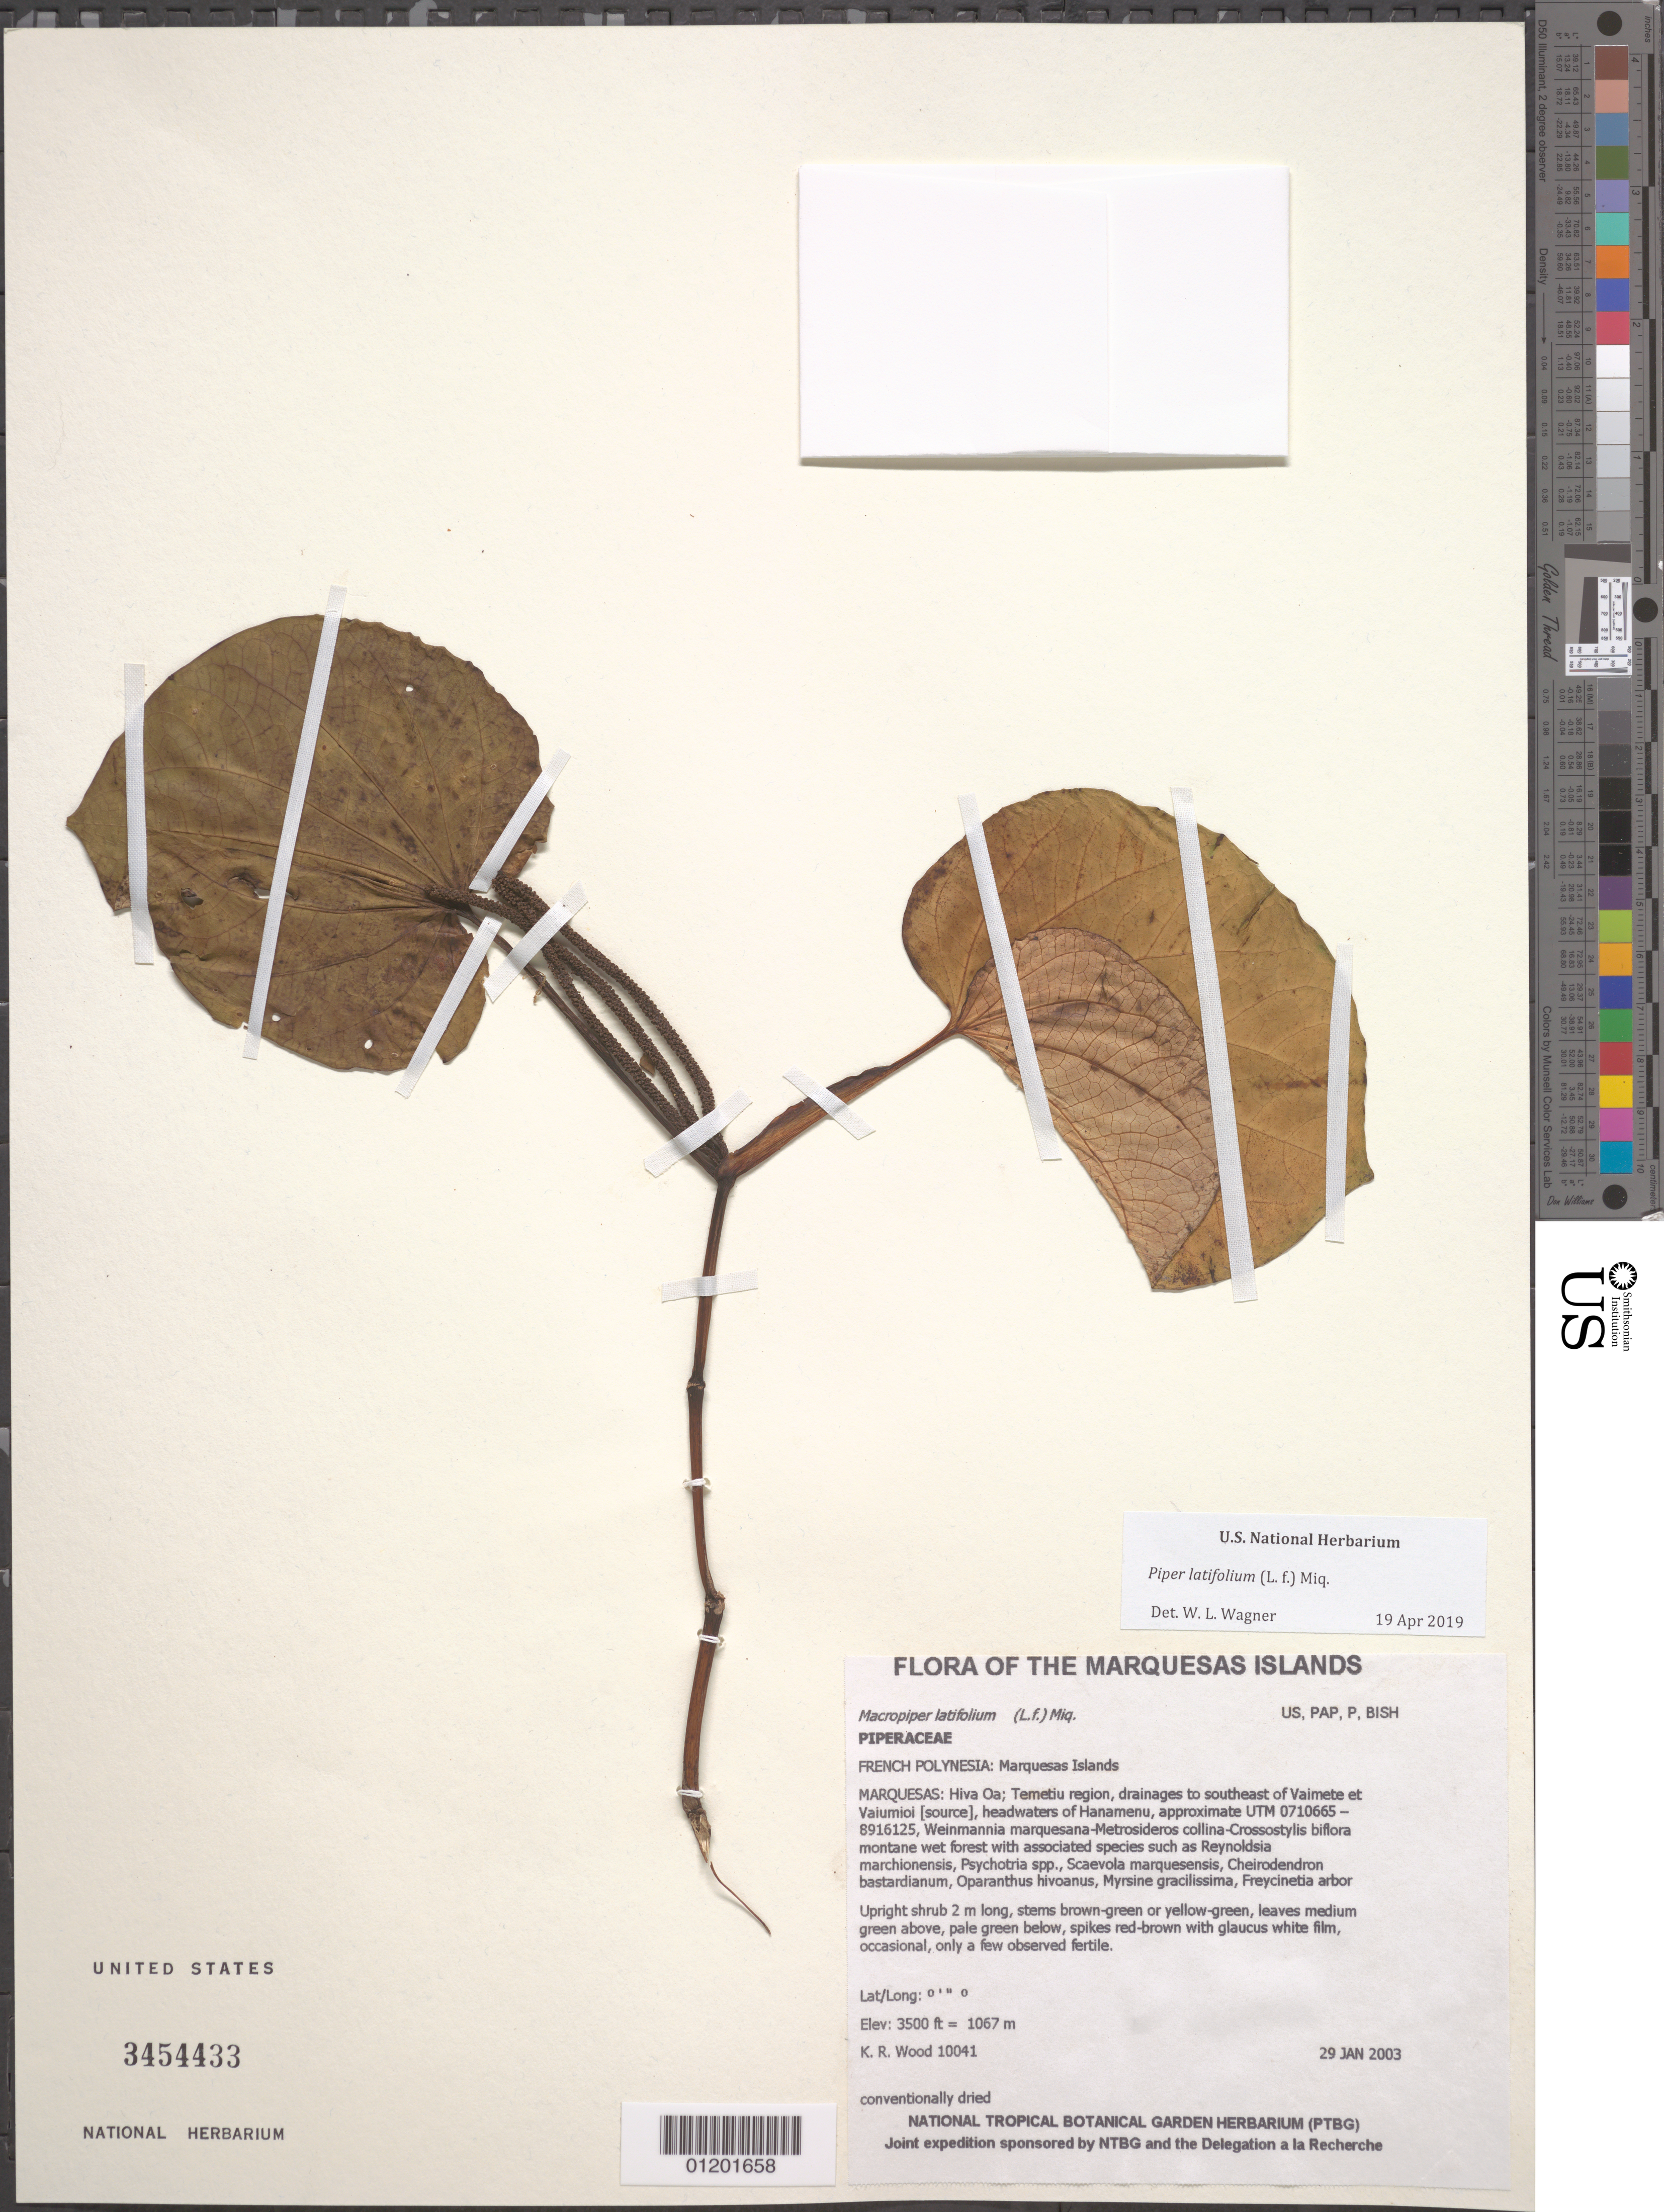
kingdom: Plantae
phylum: Tracheophyta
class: Magnoliopsida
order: Piperales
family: Piperaceae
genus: Piper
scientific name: Piper latifolium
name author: L. f.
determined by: Wagner, W. L., (BOT), Smithsonian Institution - National Museum of Natural History (UNITED STATES)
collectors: K. R. Wood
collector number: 10041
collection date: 2003-01-29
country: French Polynesia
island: Hiva Oa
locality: Temetiu region, drainages to southeast of Vaimete et Vaiumioi [source], headwaters of Hanamenu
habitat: Weinmannia marquesana - Metrosideros collina - Crossostylis biflora montane wet forest. Lower banks of upper drainage, E aspect, moderate slope, closed, wet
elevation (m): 1067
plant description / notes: Pigs, Paspalum conjugatum, Ageratum conyzoides, Psidium guajava, Syzygium cumini, Ludwigia octovalvis, Coffea arabica, and Spathoglottis plicata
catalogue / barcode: US 3454433